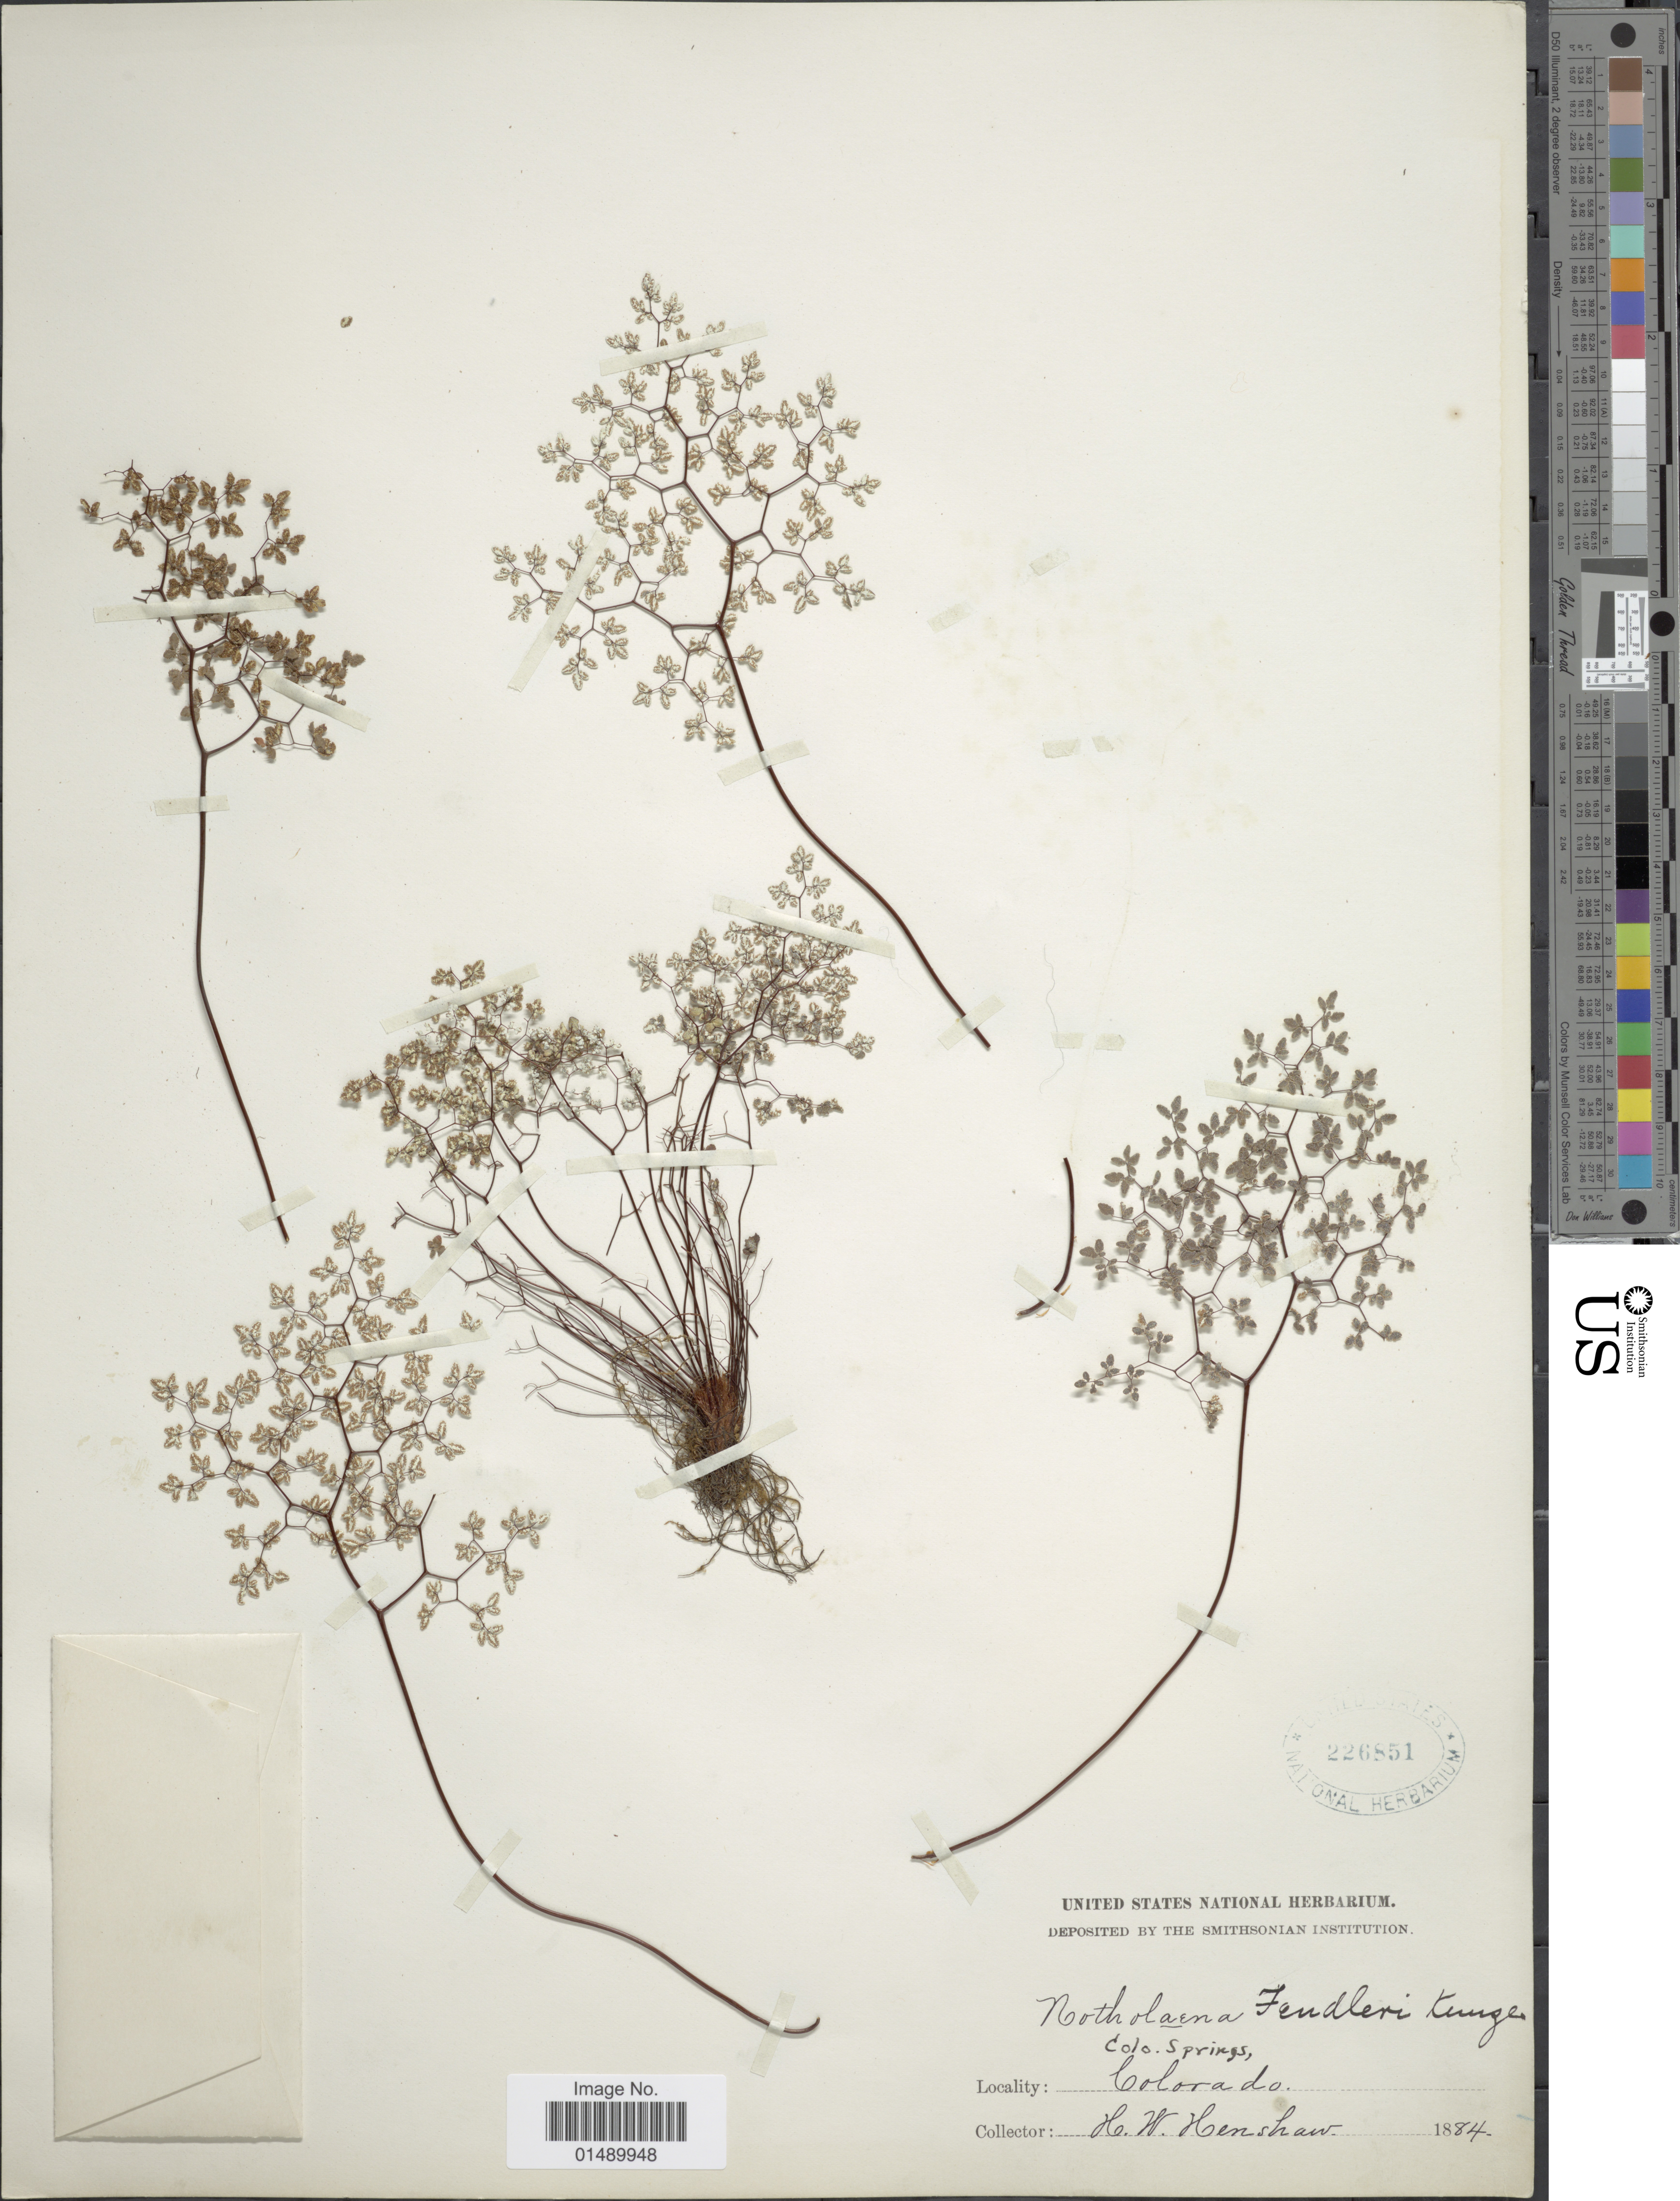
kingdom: Plantae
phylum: Tracheophyta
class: Polypodiopsida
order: Polypodiales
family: Pteridaceae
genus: Argyrochosma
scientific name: Argyrochosma fendleri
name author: (Kunze) Windham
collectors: H. Henshaw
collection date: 1884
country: United States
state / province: Colorado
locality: Colorado, Colo. Springs.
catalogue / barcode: US 226851